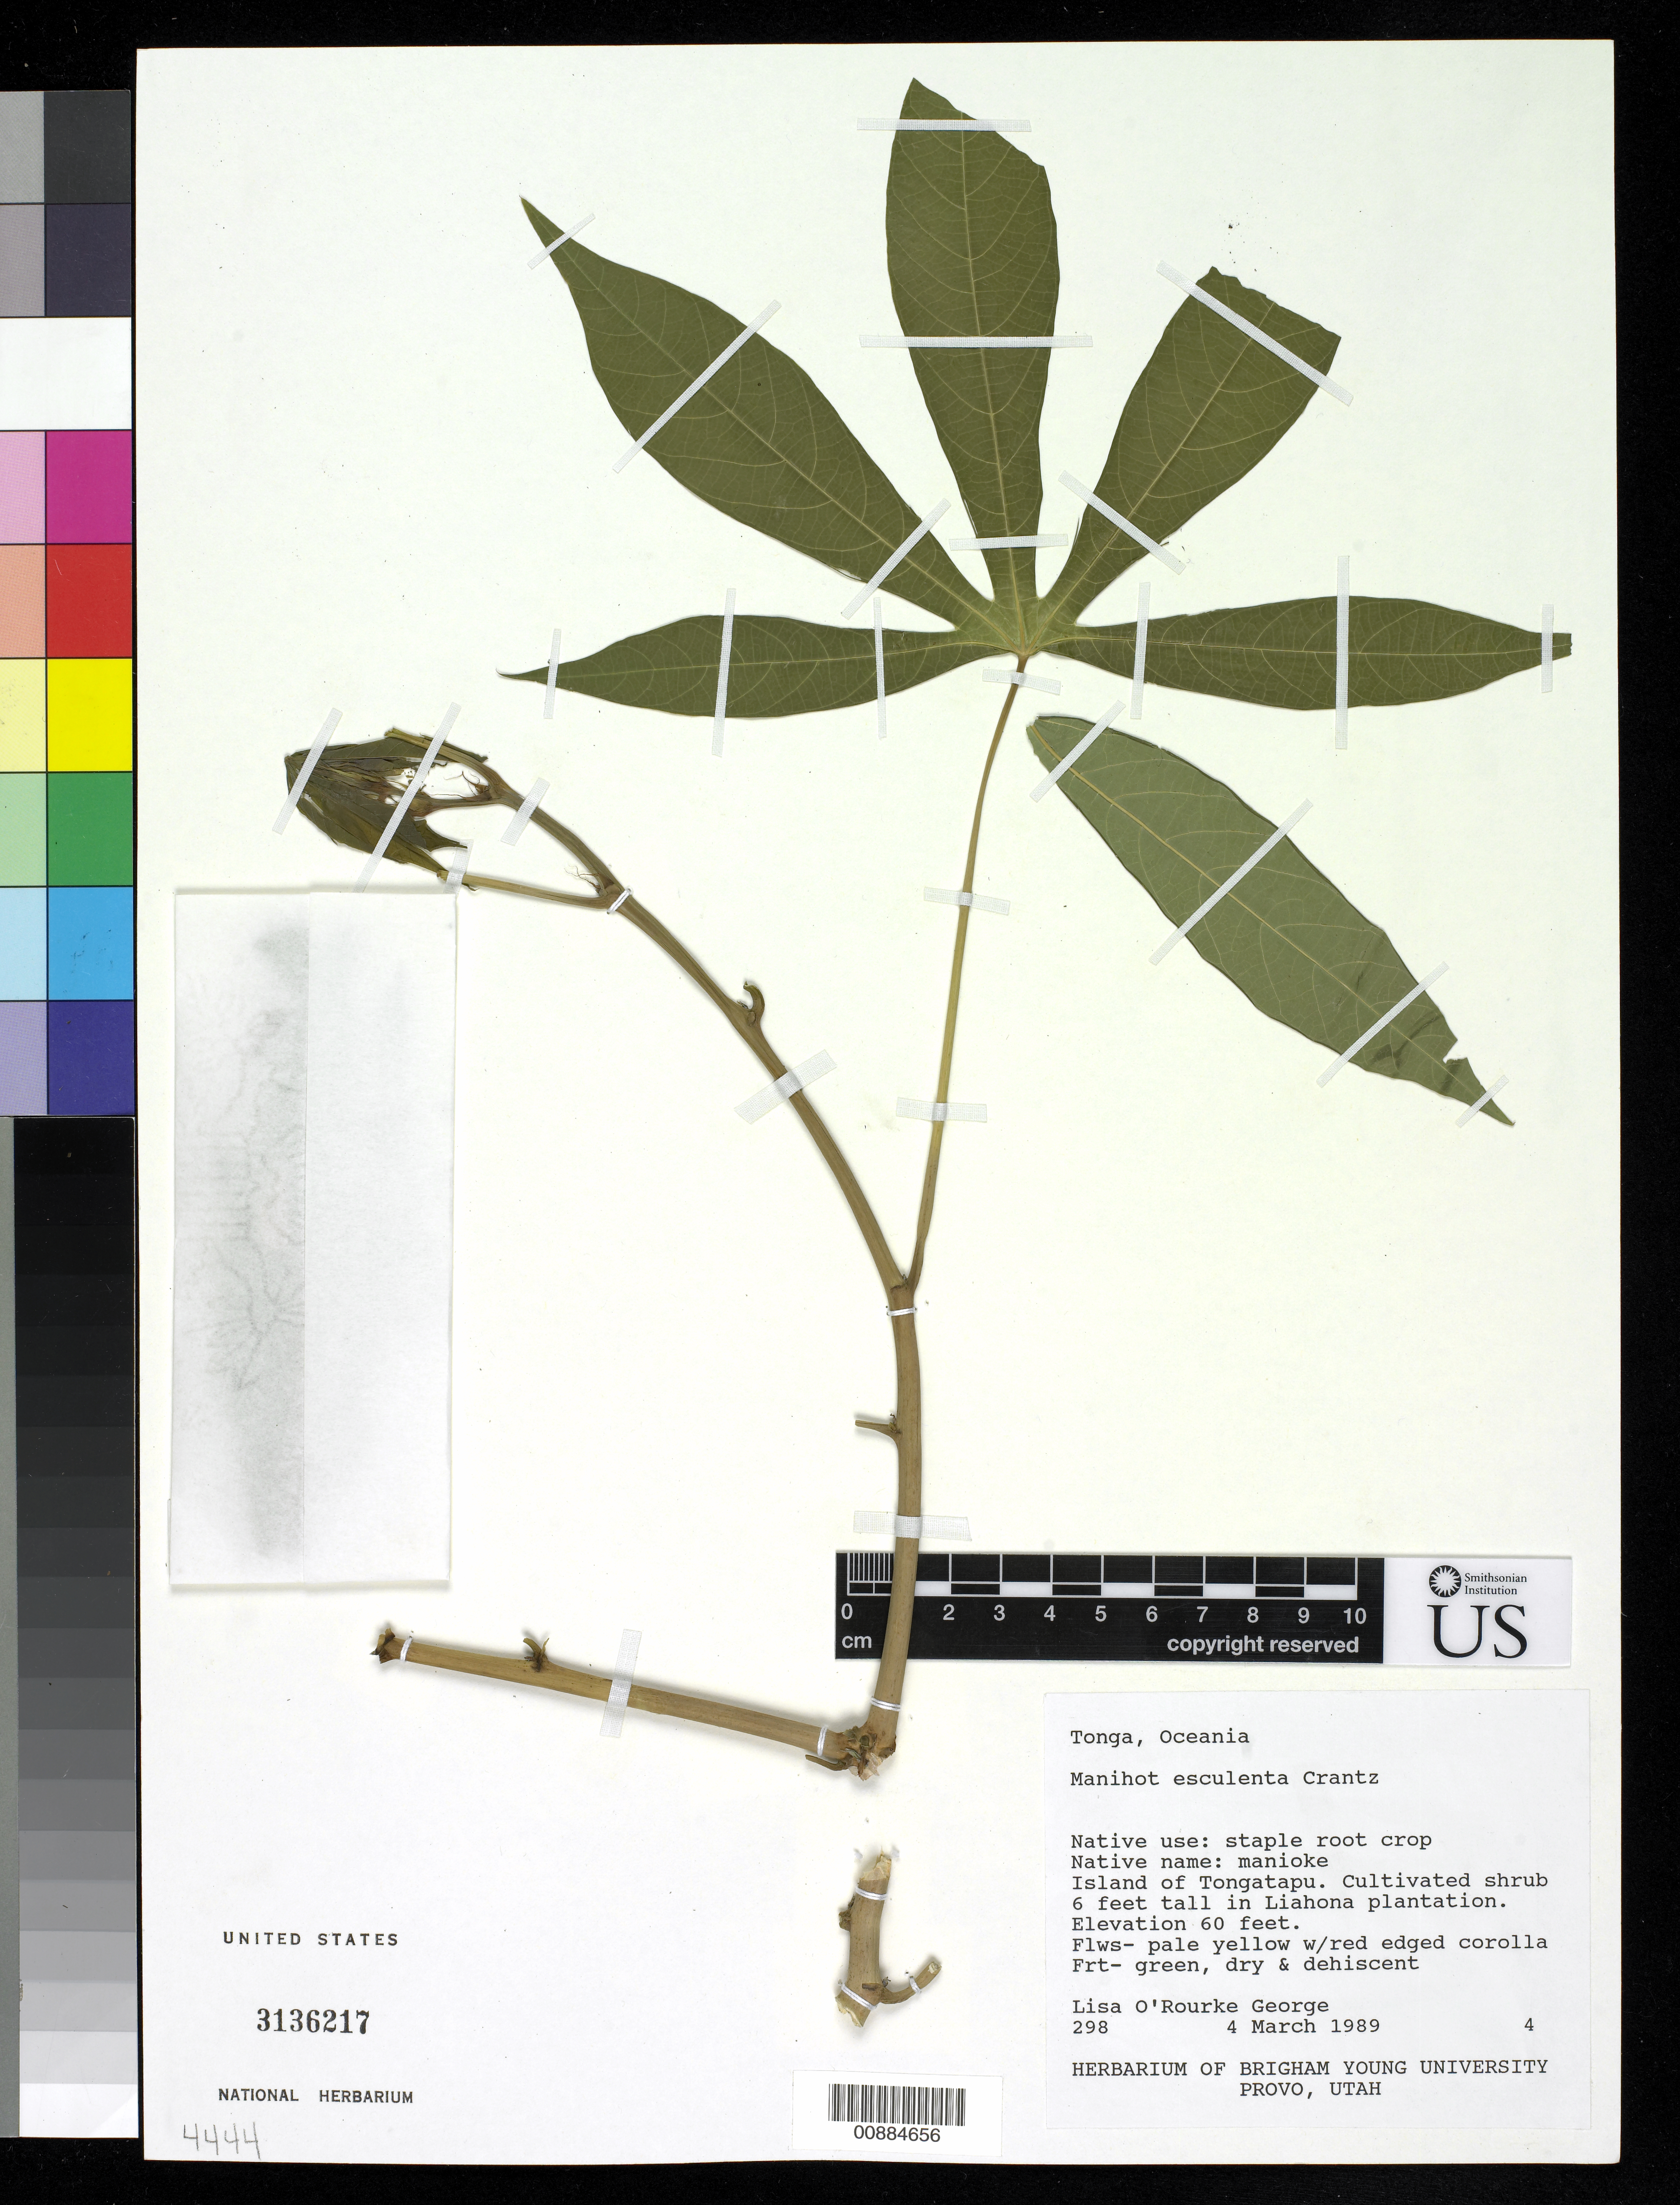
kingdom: Plantae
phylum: Tracheophyta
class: Magnoliopsida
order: Malpighiales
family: Euphorbiaceae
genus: Manihot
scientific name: Manihot esculenta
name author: Crantz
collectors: L. George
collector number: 298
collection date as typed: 04 Mar 1989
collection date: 1989-03-04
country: Tonga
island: Tongatapu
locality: Tonga, Tongatapu, in Liahona plantation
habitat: in Liahona plantation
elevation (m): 18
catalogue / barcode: US 3136217